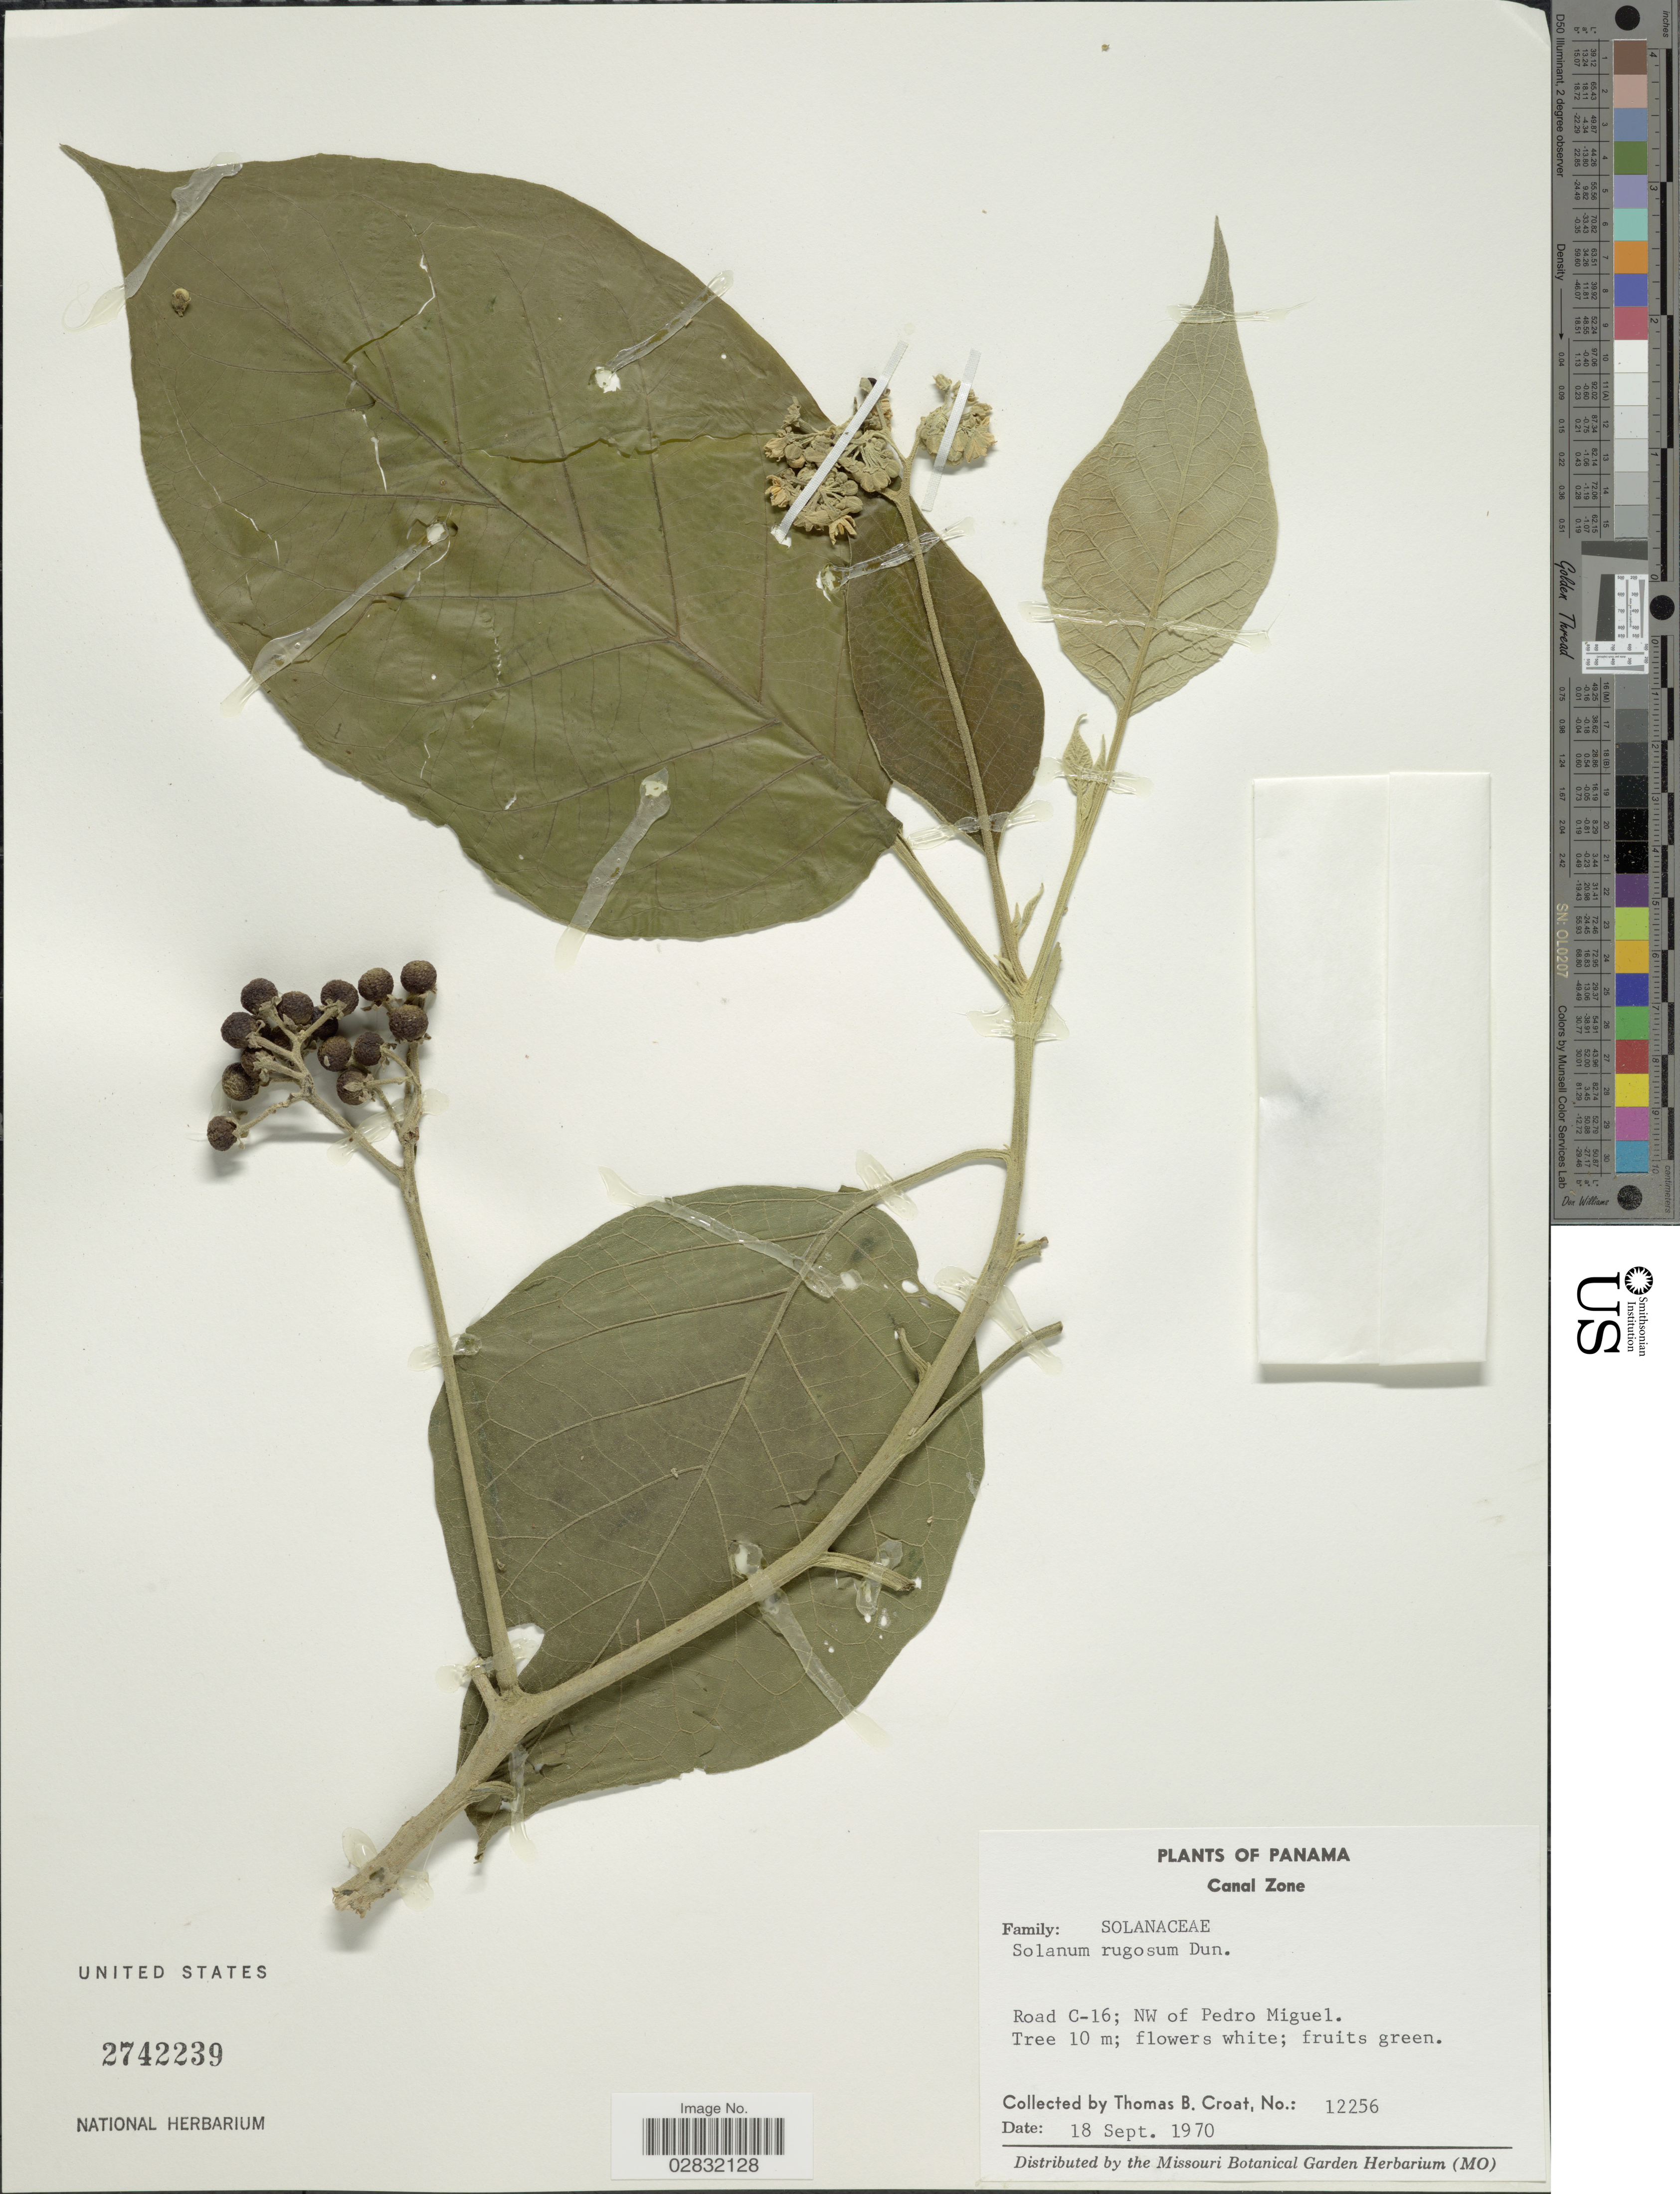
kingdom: Plantae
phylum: Tracheophyta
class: Magnoliopsida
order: Solanales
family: Solanaceae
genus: Solanum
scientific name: Solanum rugosum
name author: Dunal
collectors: T. B. Croat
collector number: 12256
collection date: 1970-09-18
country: Panama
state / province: Colón / Panamá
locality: Canal Zone, Road C-16; NW of Pedro Miguel.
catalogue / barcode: US 2742239